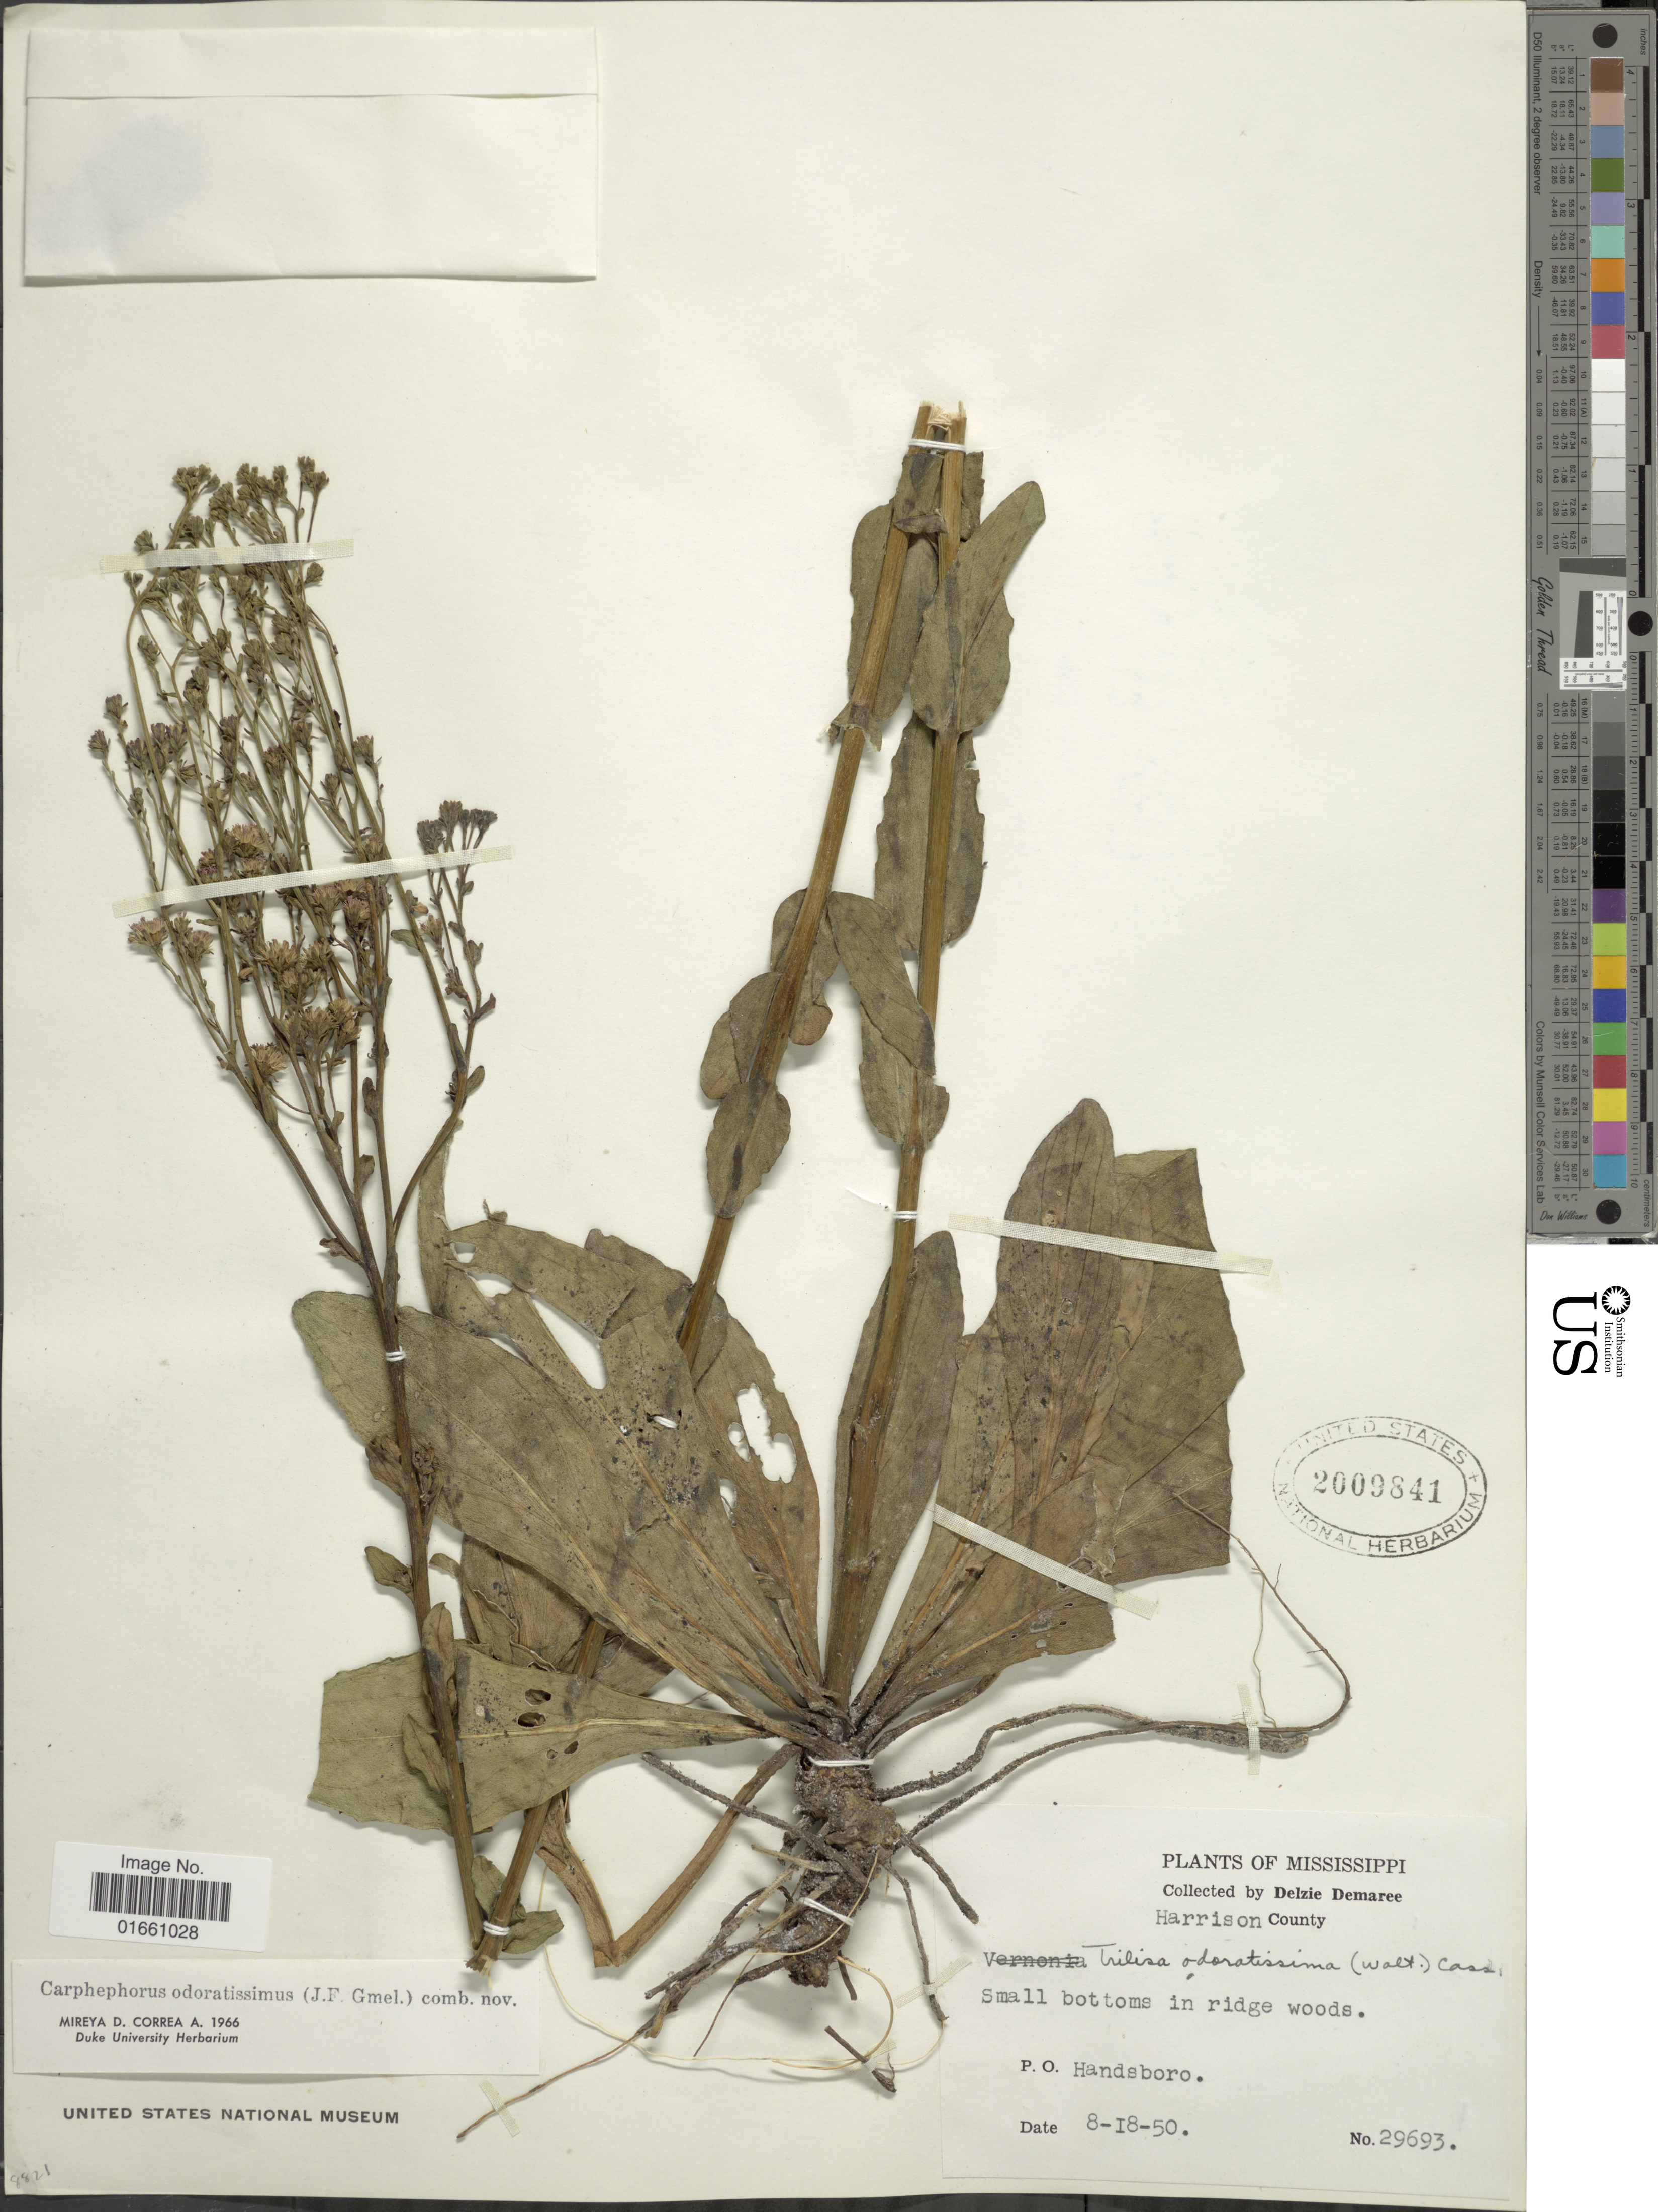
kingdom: Plantae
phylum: Tracheophyta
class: Magnoliopsida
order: Asterales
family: Asteraceae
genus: Trilisa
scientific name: Trilisa odoratissima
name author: (J.F. Gmel.) Cass.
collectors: D. Demaree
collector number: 29693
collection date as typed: Transcribed d/m/y: 18/8/50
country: United States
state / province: Mississippi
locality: Harrison County, Small bottoms in ridge woods, P.O. Handsboro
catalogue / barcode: US 2009841